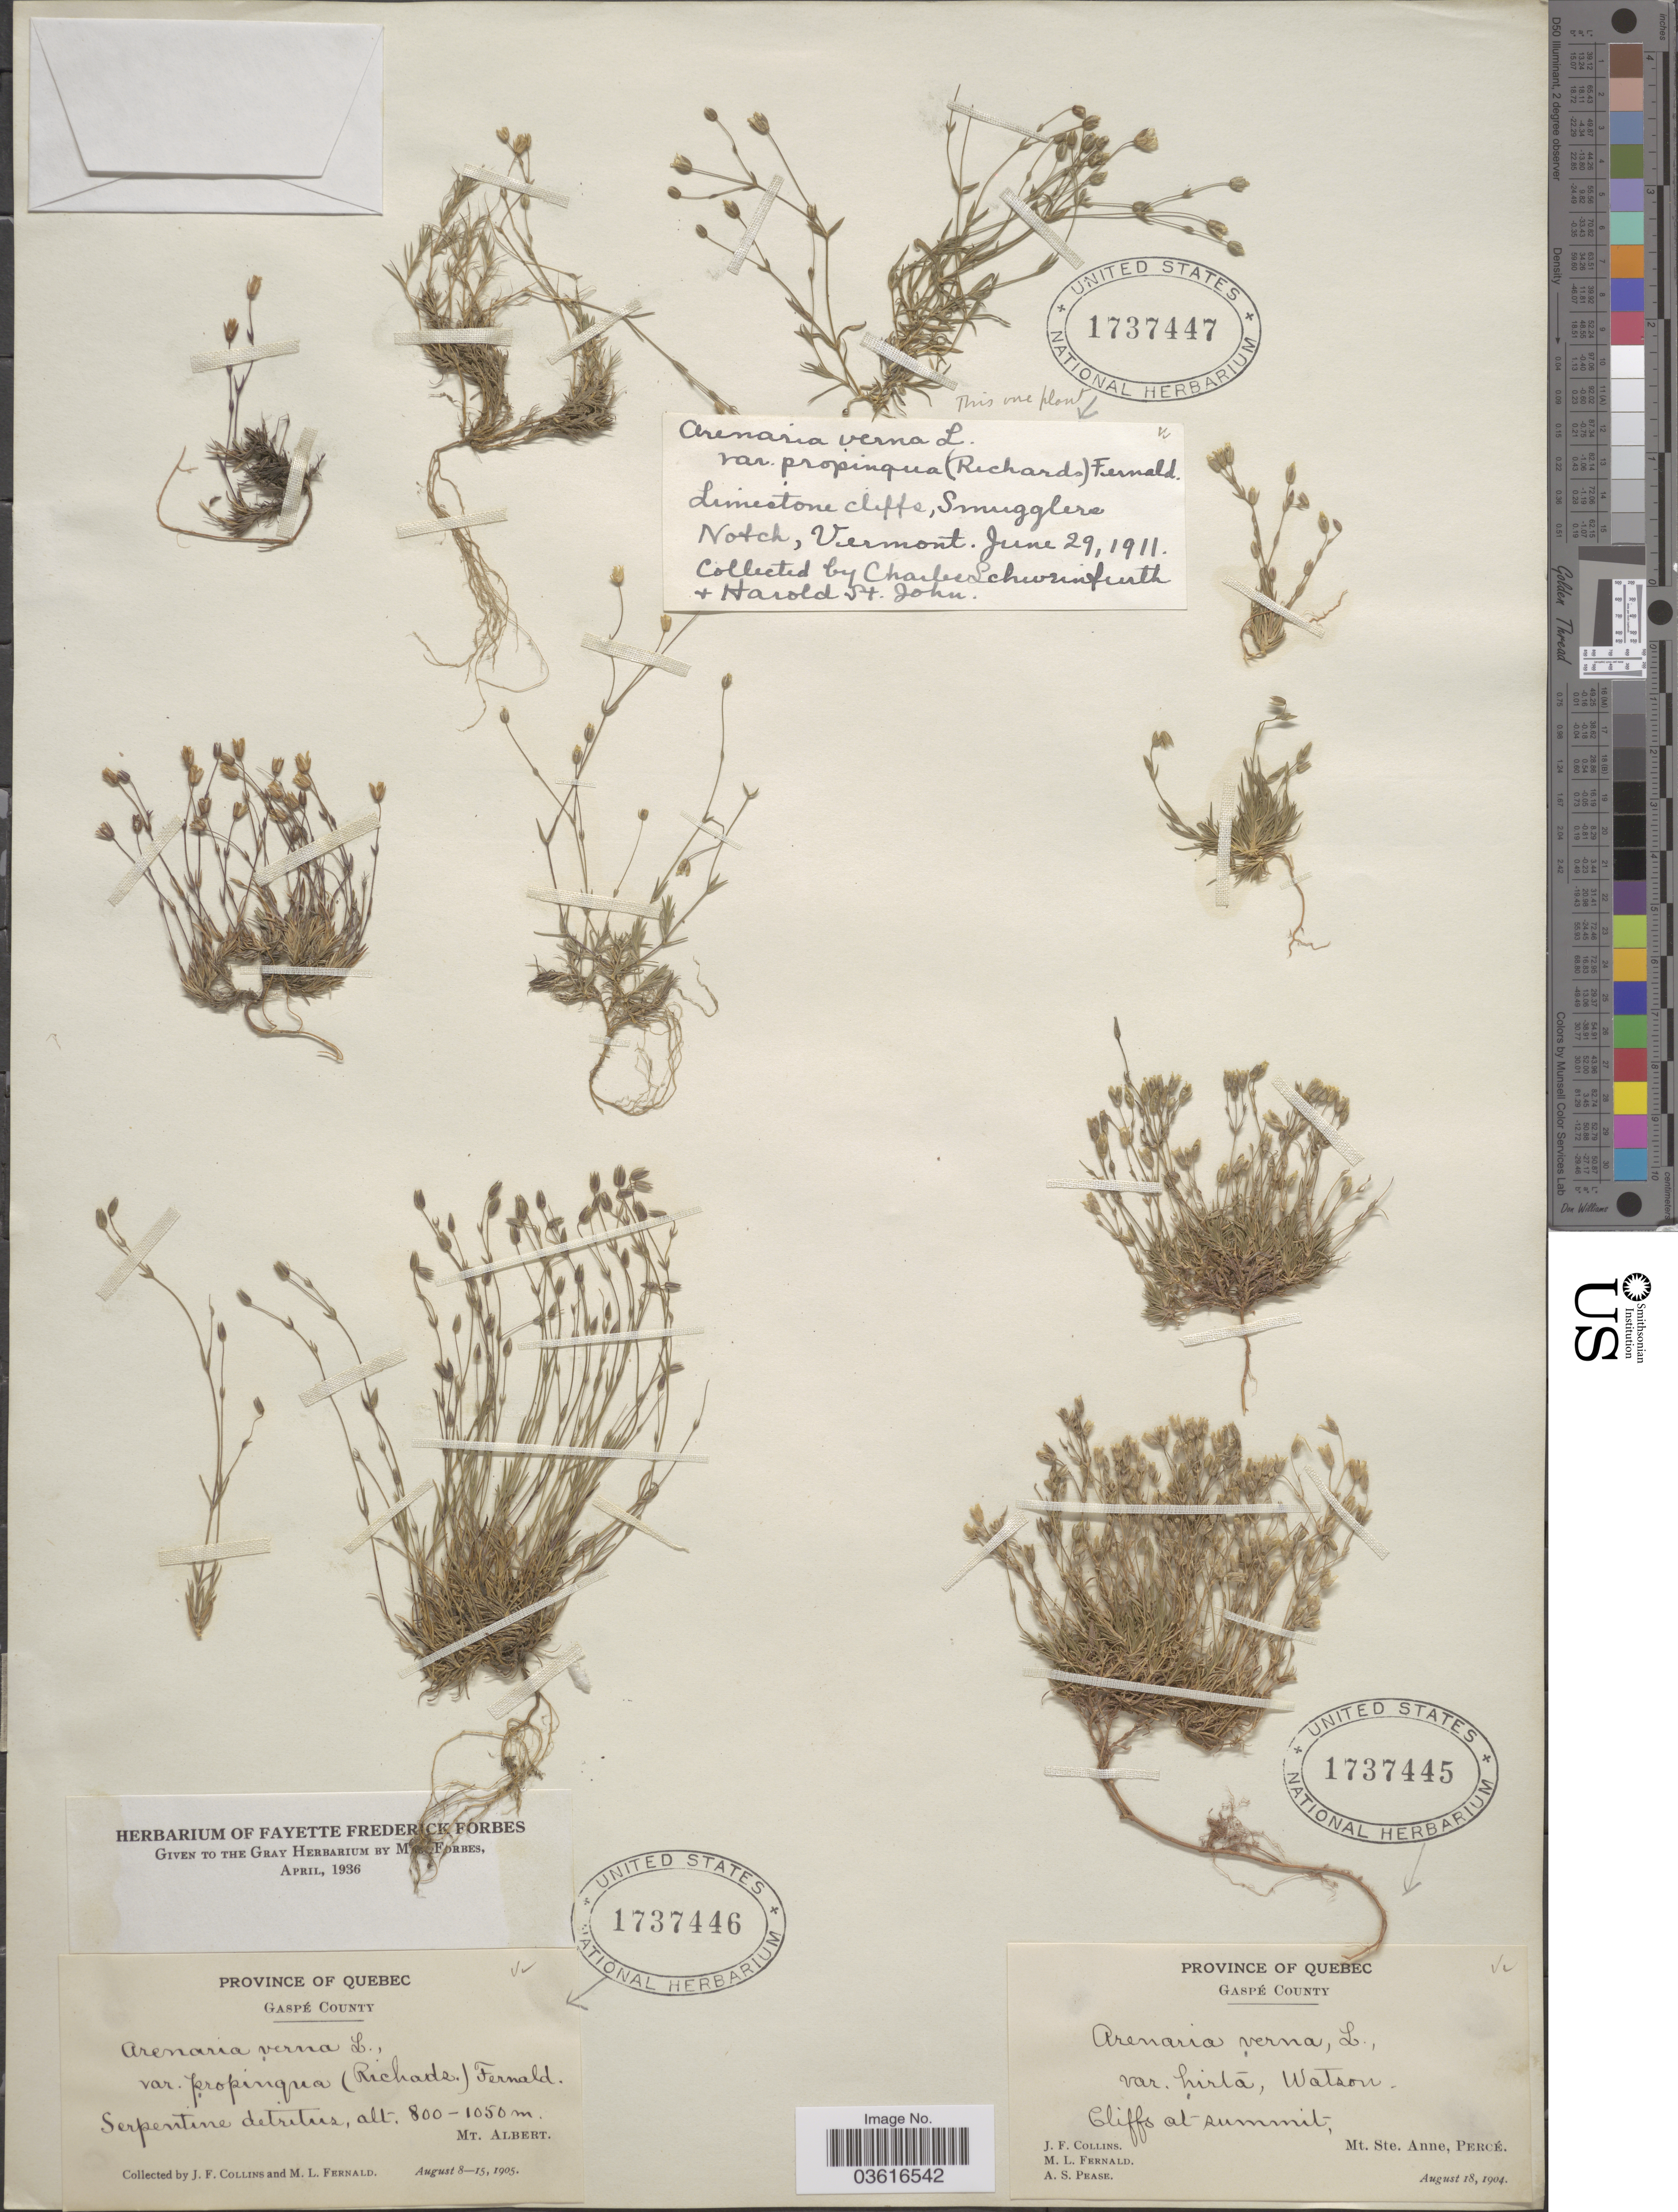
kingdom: Plantae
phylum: Tracheophyta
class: Magnoliopsida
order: Caryophyllales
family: Caryophyllaceae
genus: Minuartia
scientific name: Minuartia propinqua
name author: (Richardson) House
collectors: J. Collins, M. L. Fernald & A. S. Pease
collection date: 1904-08-18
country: Canada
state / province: Quebec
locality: Gaspé County. Cliffs at summit, Mt. Ste. Anne, Perçe.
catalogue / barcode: US 1737445